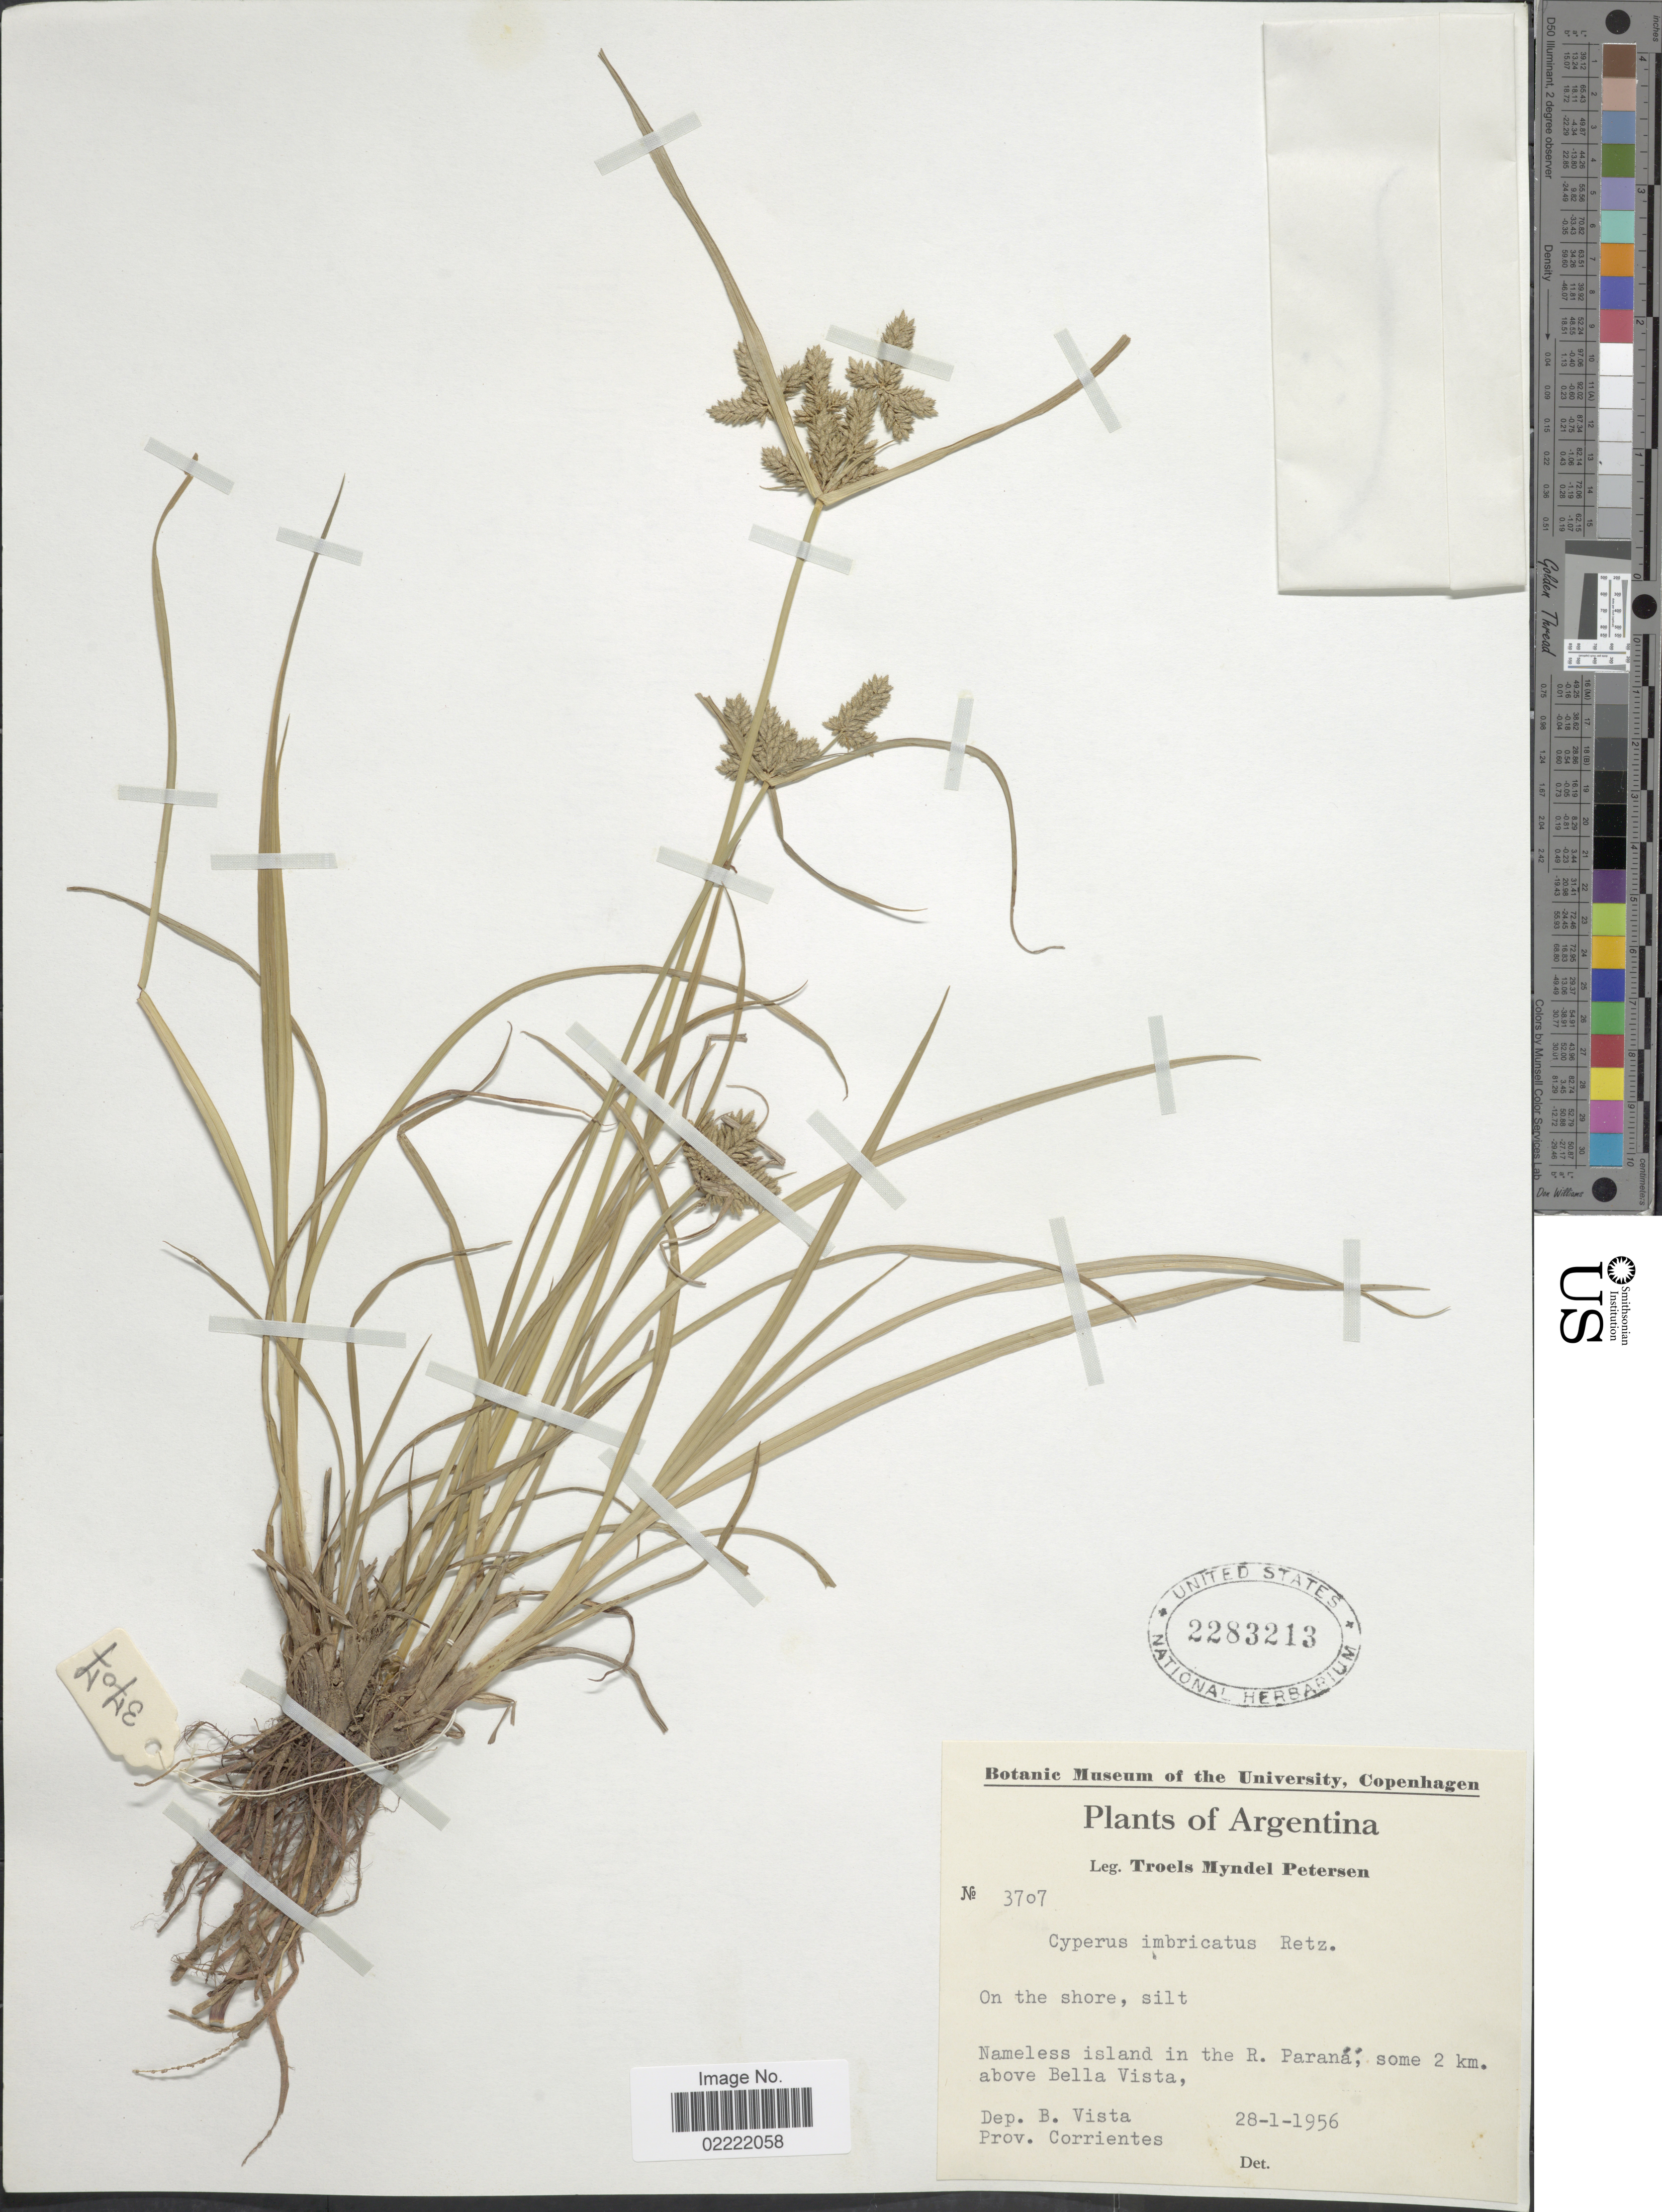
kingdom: Plantae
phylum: Tracheophyta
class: Liliopsida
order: Poales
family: Cyperaceae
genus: Cyperus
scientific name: Cyperus imbricatus Retz.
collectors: T. Pederson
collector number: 3707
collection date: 1956-01-28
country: Argentina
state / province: Corrientes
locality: On the shore, silt, Nameles island in the R. Paraná, some 2 km above Bella Vista, Dep. B Vista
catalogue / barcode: US 2283213